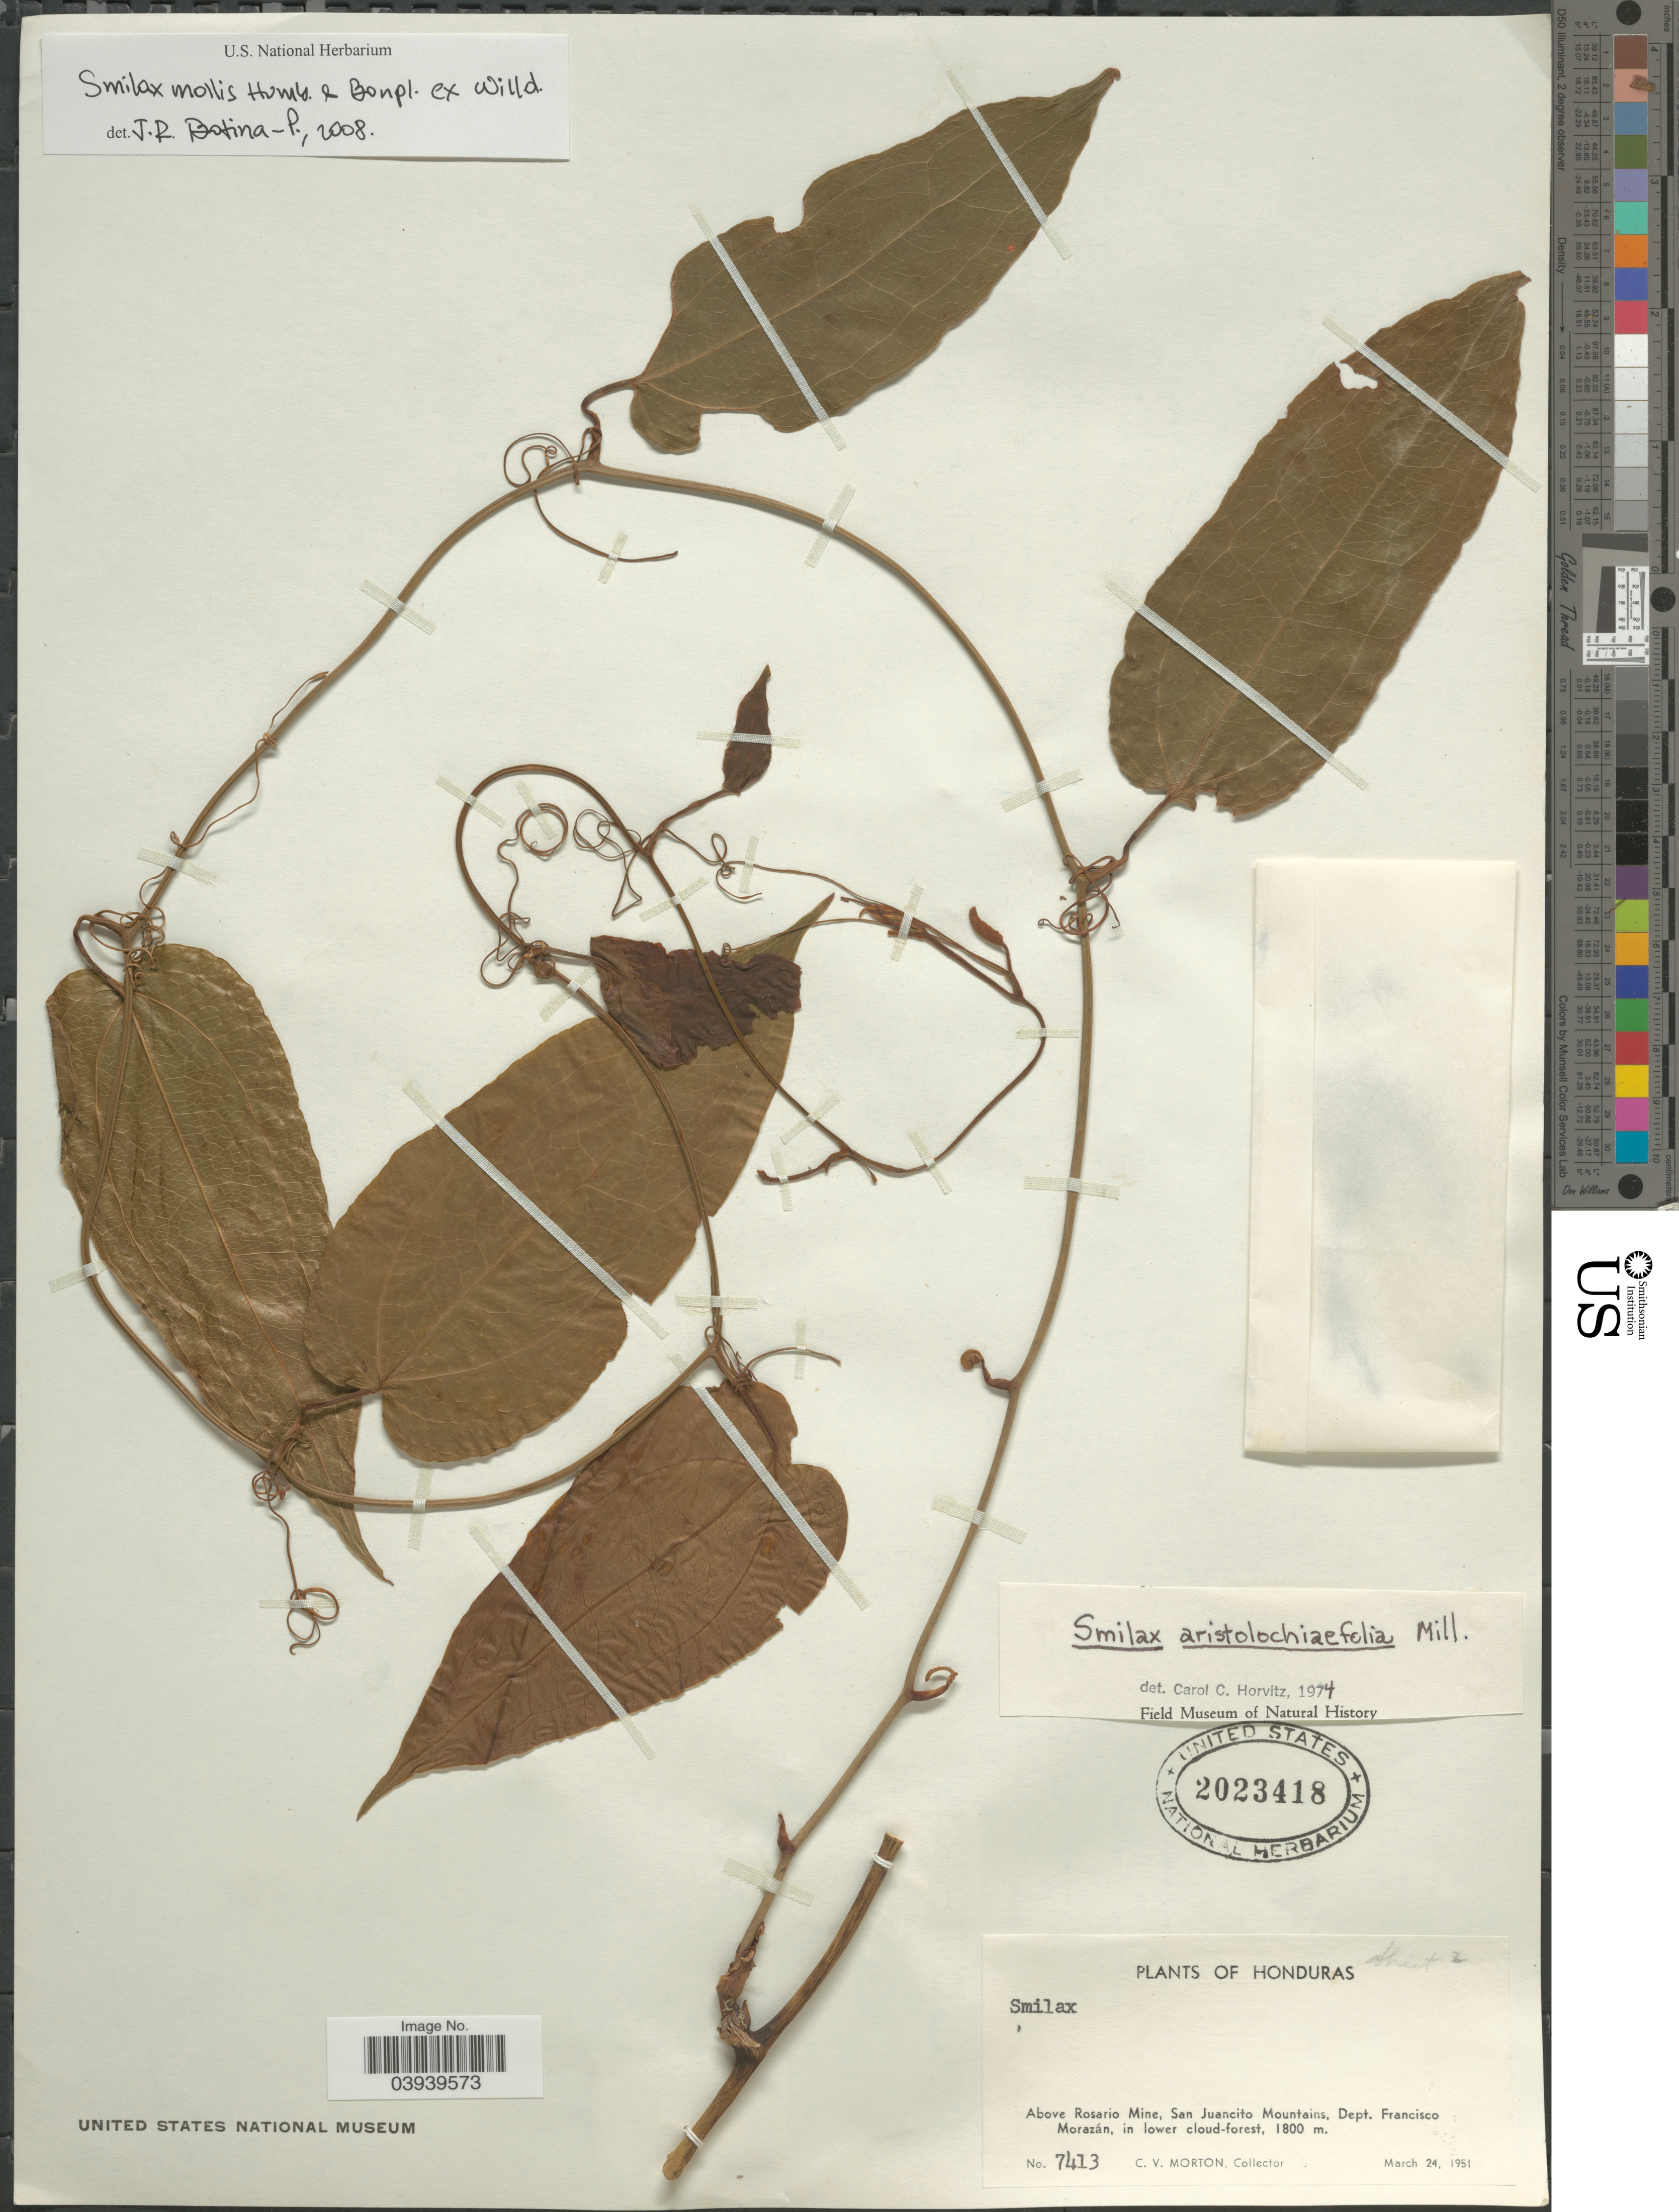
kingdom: Plantae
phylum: Tracheophyta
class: Liliopsida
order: Liliales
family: Smilacaceae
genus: Smilax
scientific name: Smilax mollis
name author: Humb. & Bonpl. ex Willd.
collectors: C. V. Morton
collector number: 7413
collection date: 1951-03-24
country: Honduras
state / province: Fco. Morazán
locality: Above Rosario Mine, San Juancito Mountains, Dept. Francisco Morazán.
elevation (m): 1800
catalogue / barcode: US 2023418